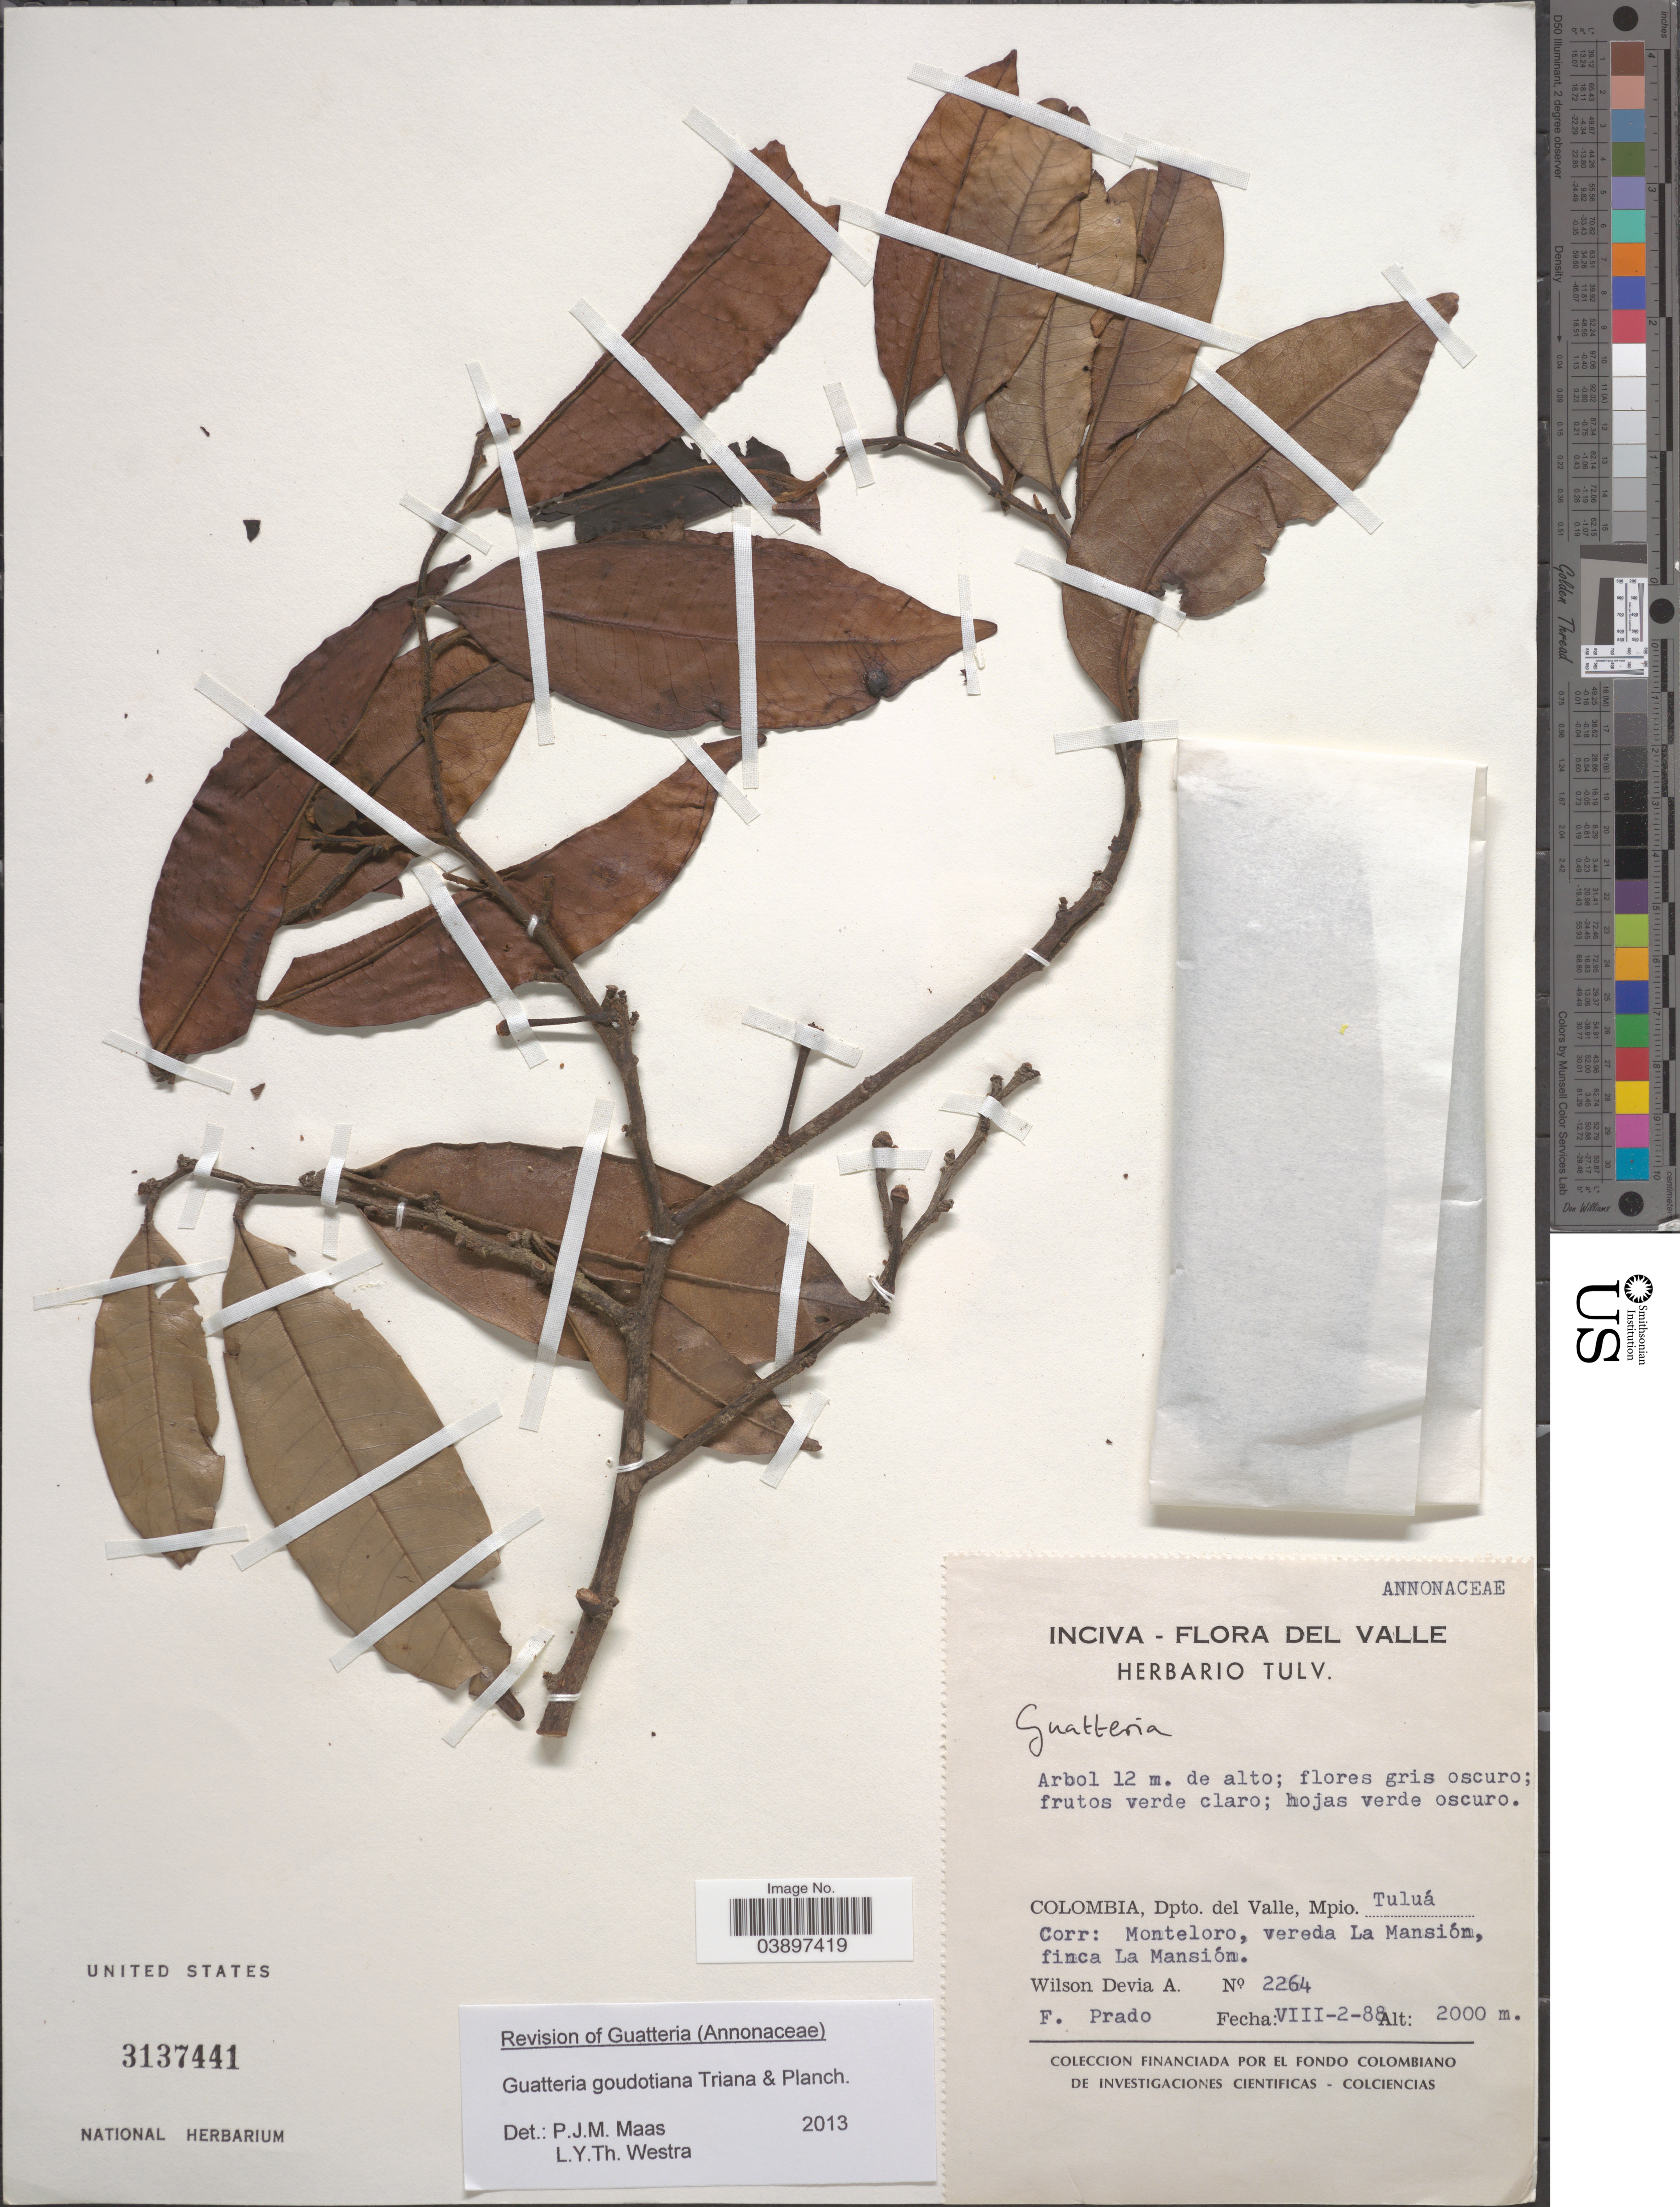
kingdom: Plantae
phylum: Tracheophyta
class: Magnoliopsida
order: Magnoliales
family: Annonaceae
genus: Guatteria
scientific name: Guatteria goudotiana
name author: Triana & Planch.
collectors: W. Devia A. & F. Prado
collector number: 2264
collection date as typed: Transcribed d/m/y: 2/8/88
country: Colombia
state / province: Valle del Cauca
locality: Dpto. del Valle, Mpio. Tuluá Corr: Monteloro, vereda La Mansión, finca La Mansión.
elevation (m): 2000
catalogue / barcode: US 3137441